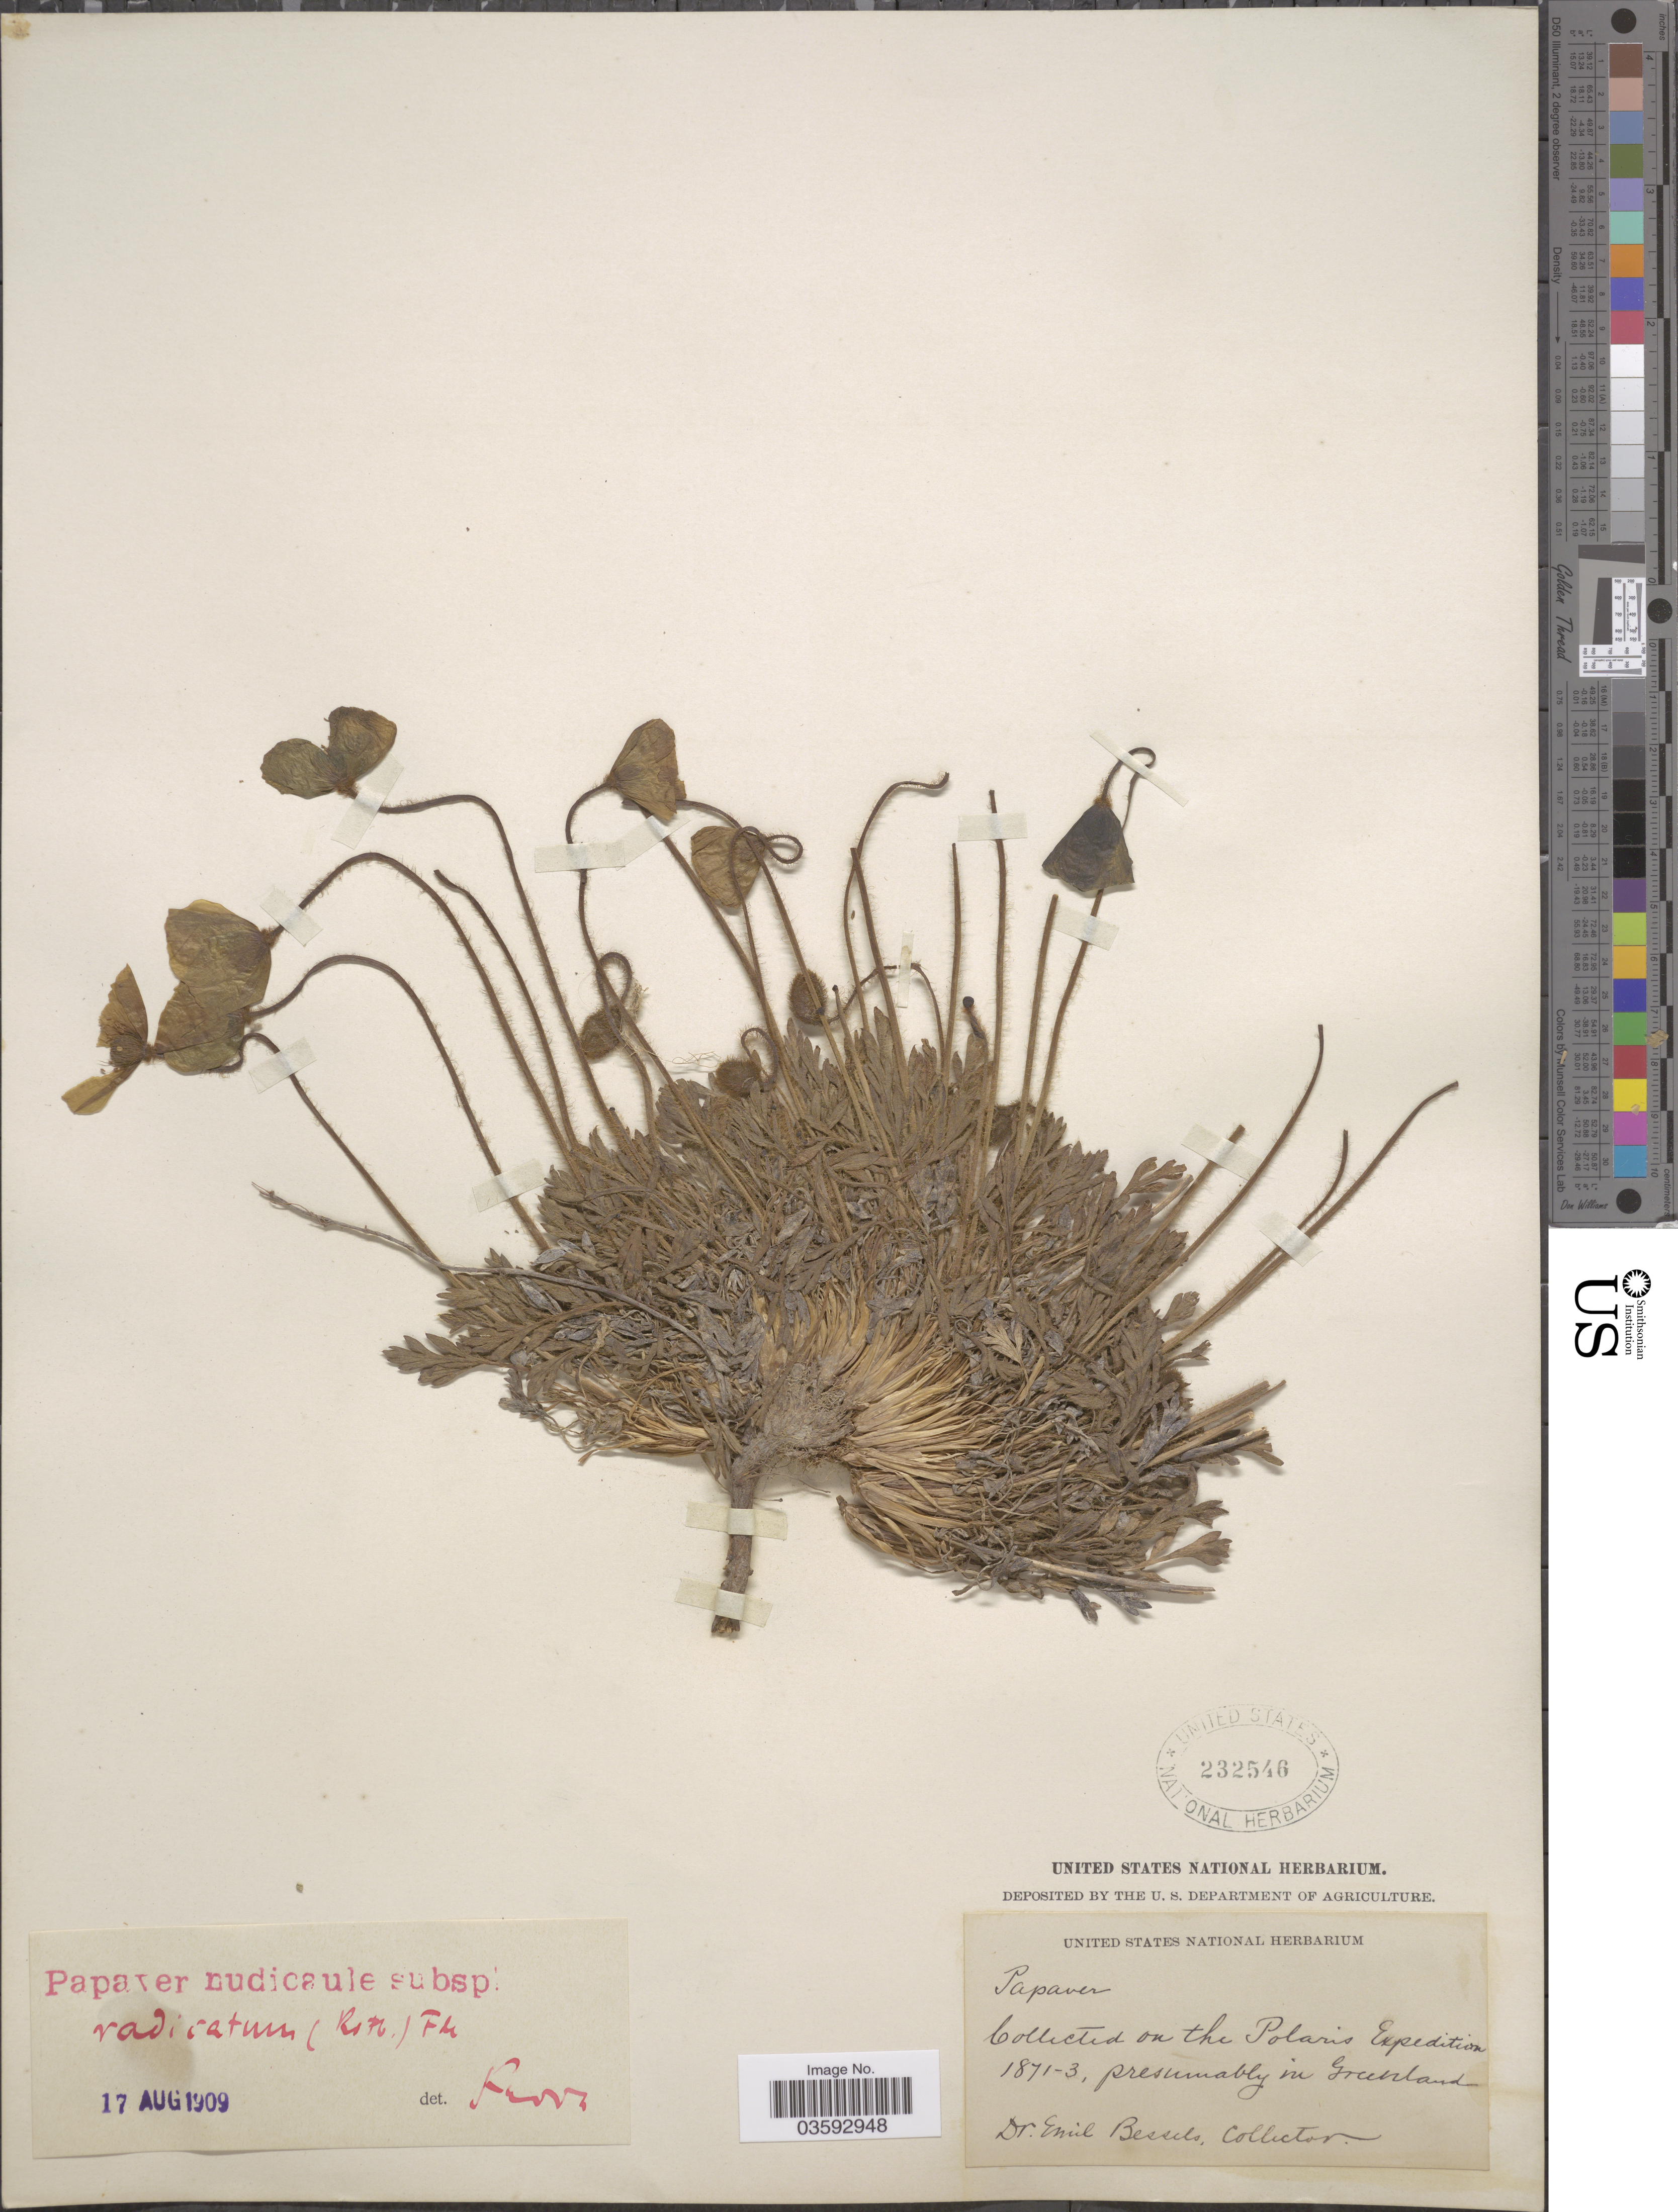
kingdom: Plantae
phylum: Tracheophyta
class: Magnoliopsida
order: Ranunculales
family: Papaveraceae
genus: Papaver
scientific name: Papaver nudicaule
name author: L.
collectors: E. Bessels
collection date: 1871/1873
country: Greenland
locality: The Polaris Expedition. [unsure placement]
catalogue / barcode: US 232546